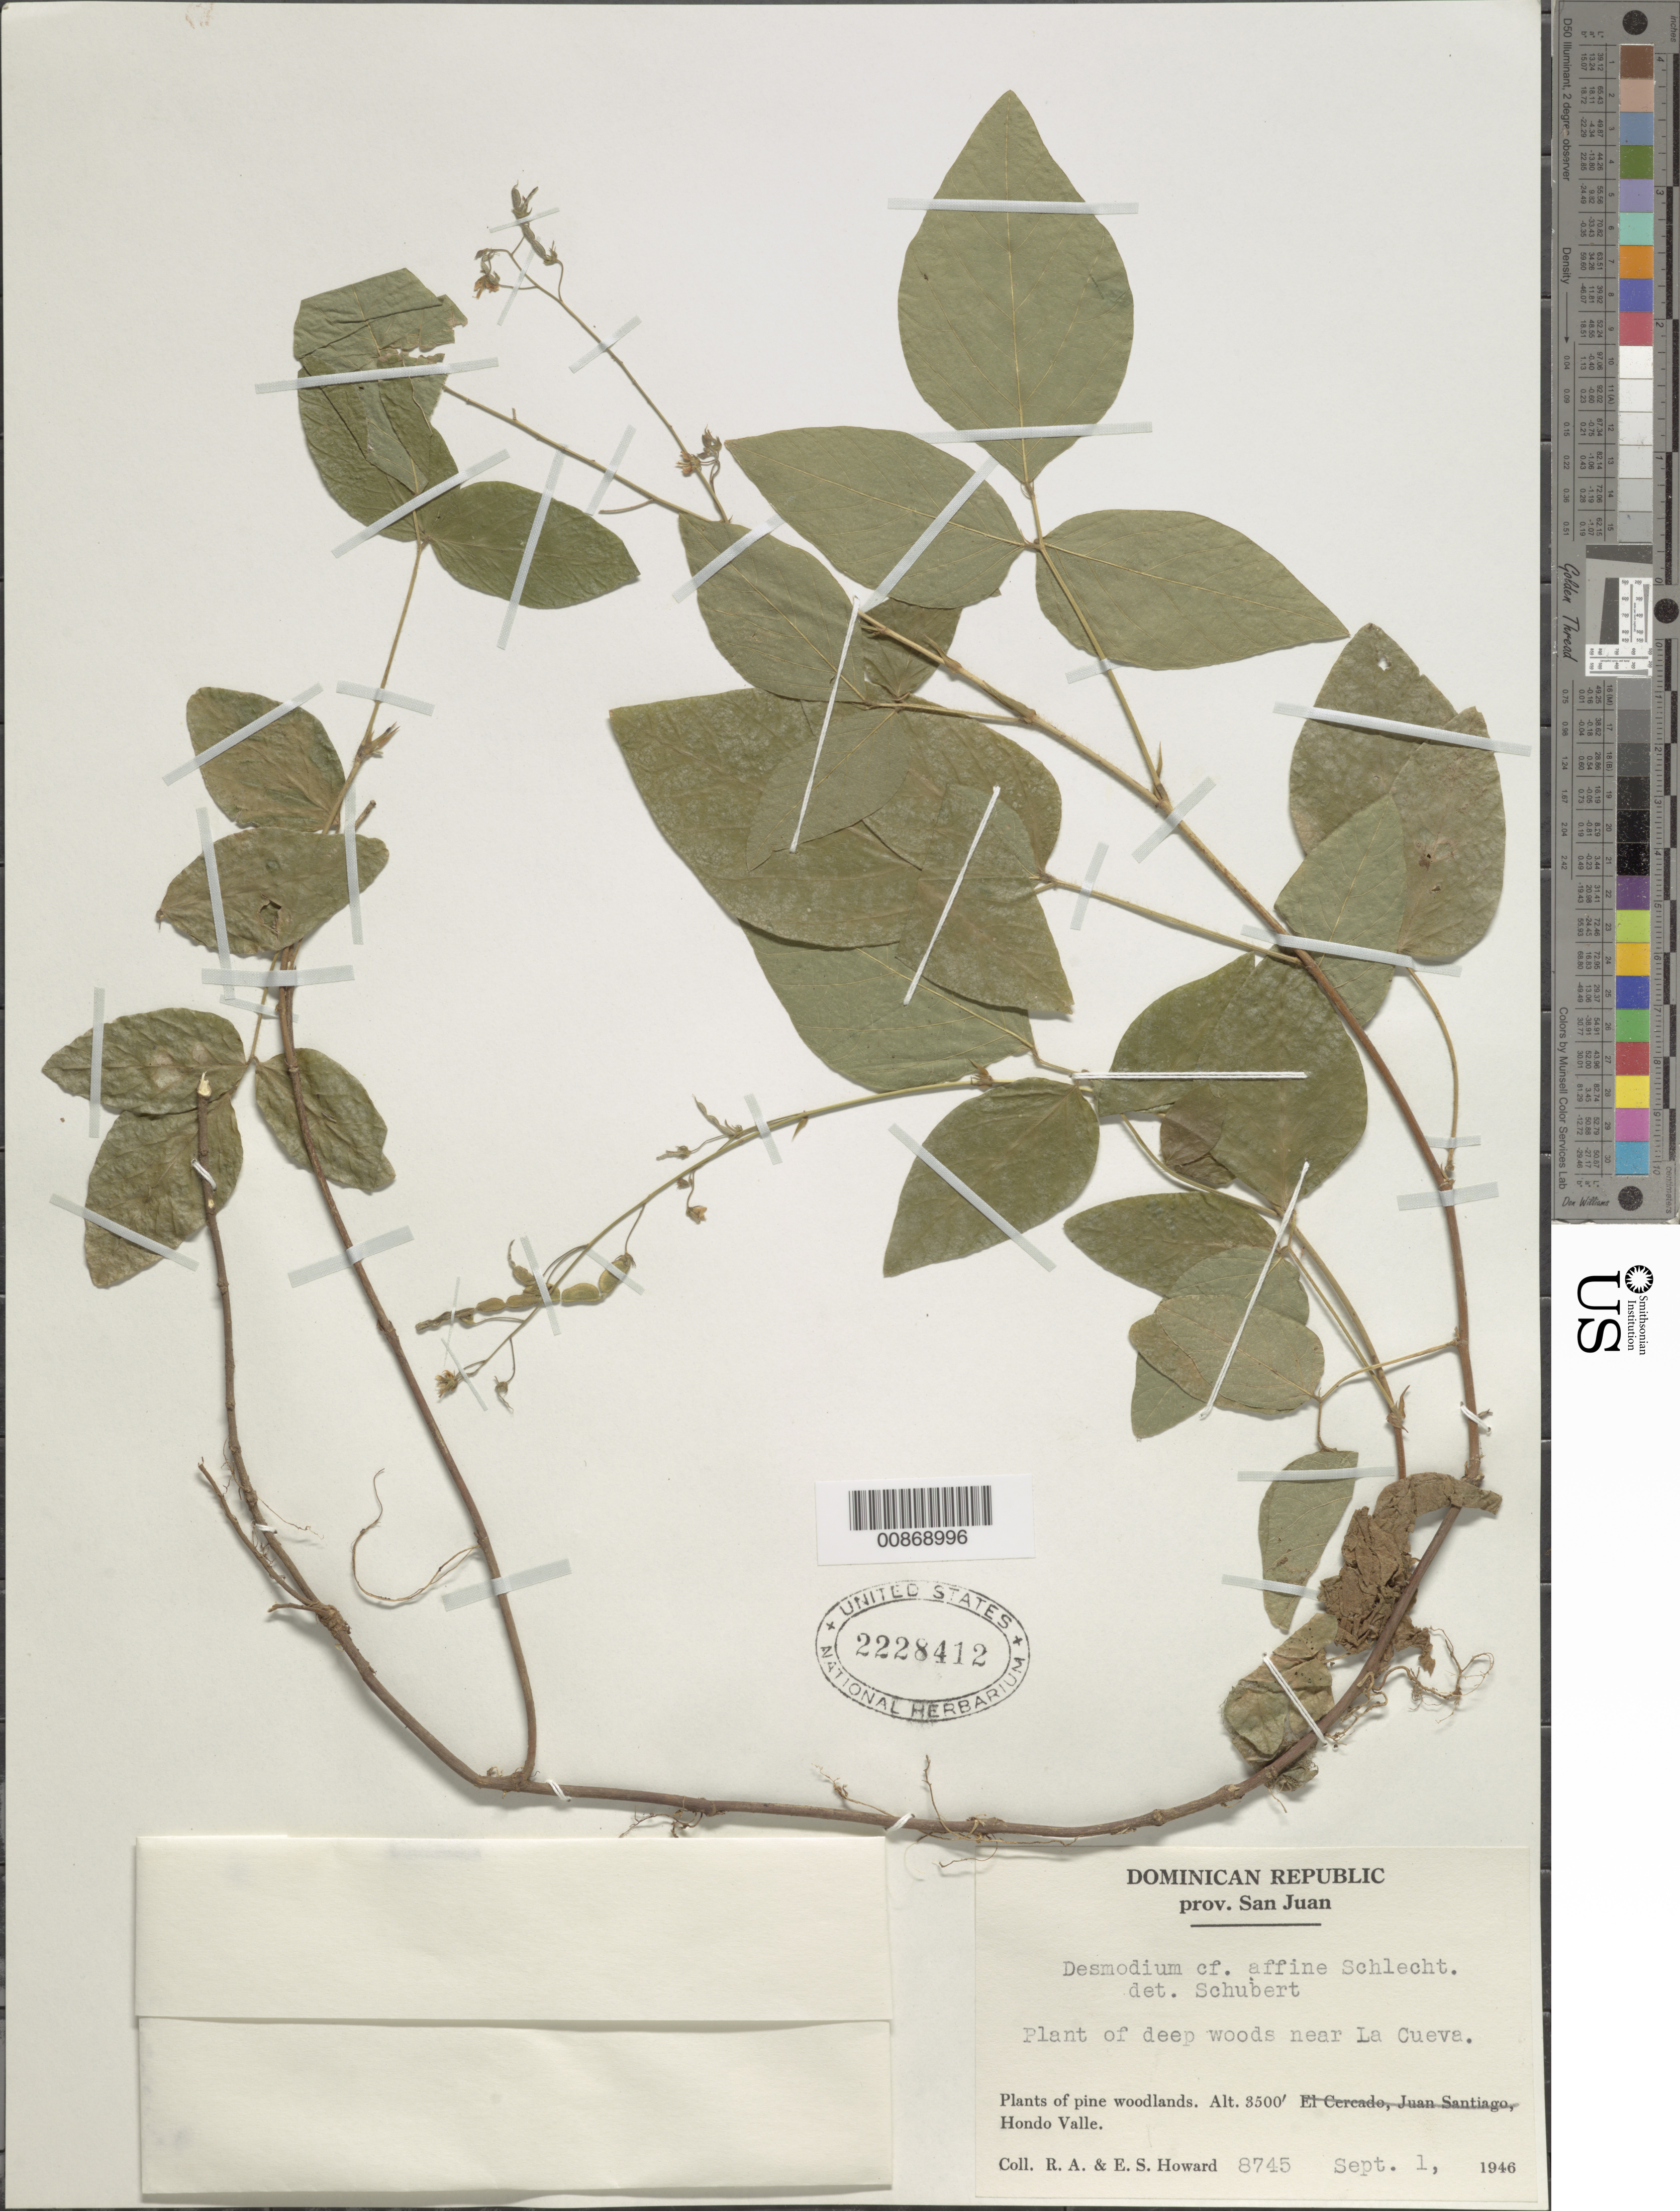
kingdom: Plantae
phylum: Tracheophyta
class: Magnoliopsida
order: Fabales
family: Fabaceae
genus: Desmodium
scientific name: Desmodium affine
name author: Schltdl.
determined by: Schubert, Bernice G.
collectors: R. A. Howard & E. S. Howard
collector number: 8745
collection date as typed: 01 Sep 1946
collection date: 1946-09-01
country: Dominican Republic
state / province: San Juan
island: Hispaniola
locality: Near La Cueva. Hondo Valle.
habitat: Plant of deep woods.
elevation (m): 1067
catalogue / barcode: US 2228412